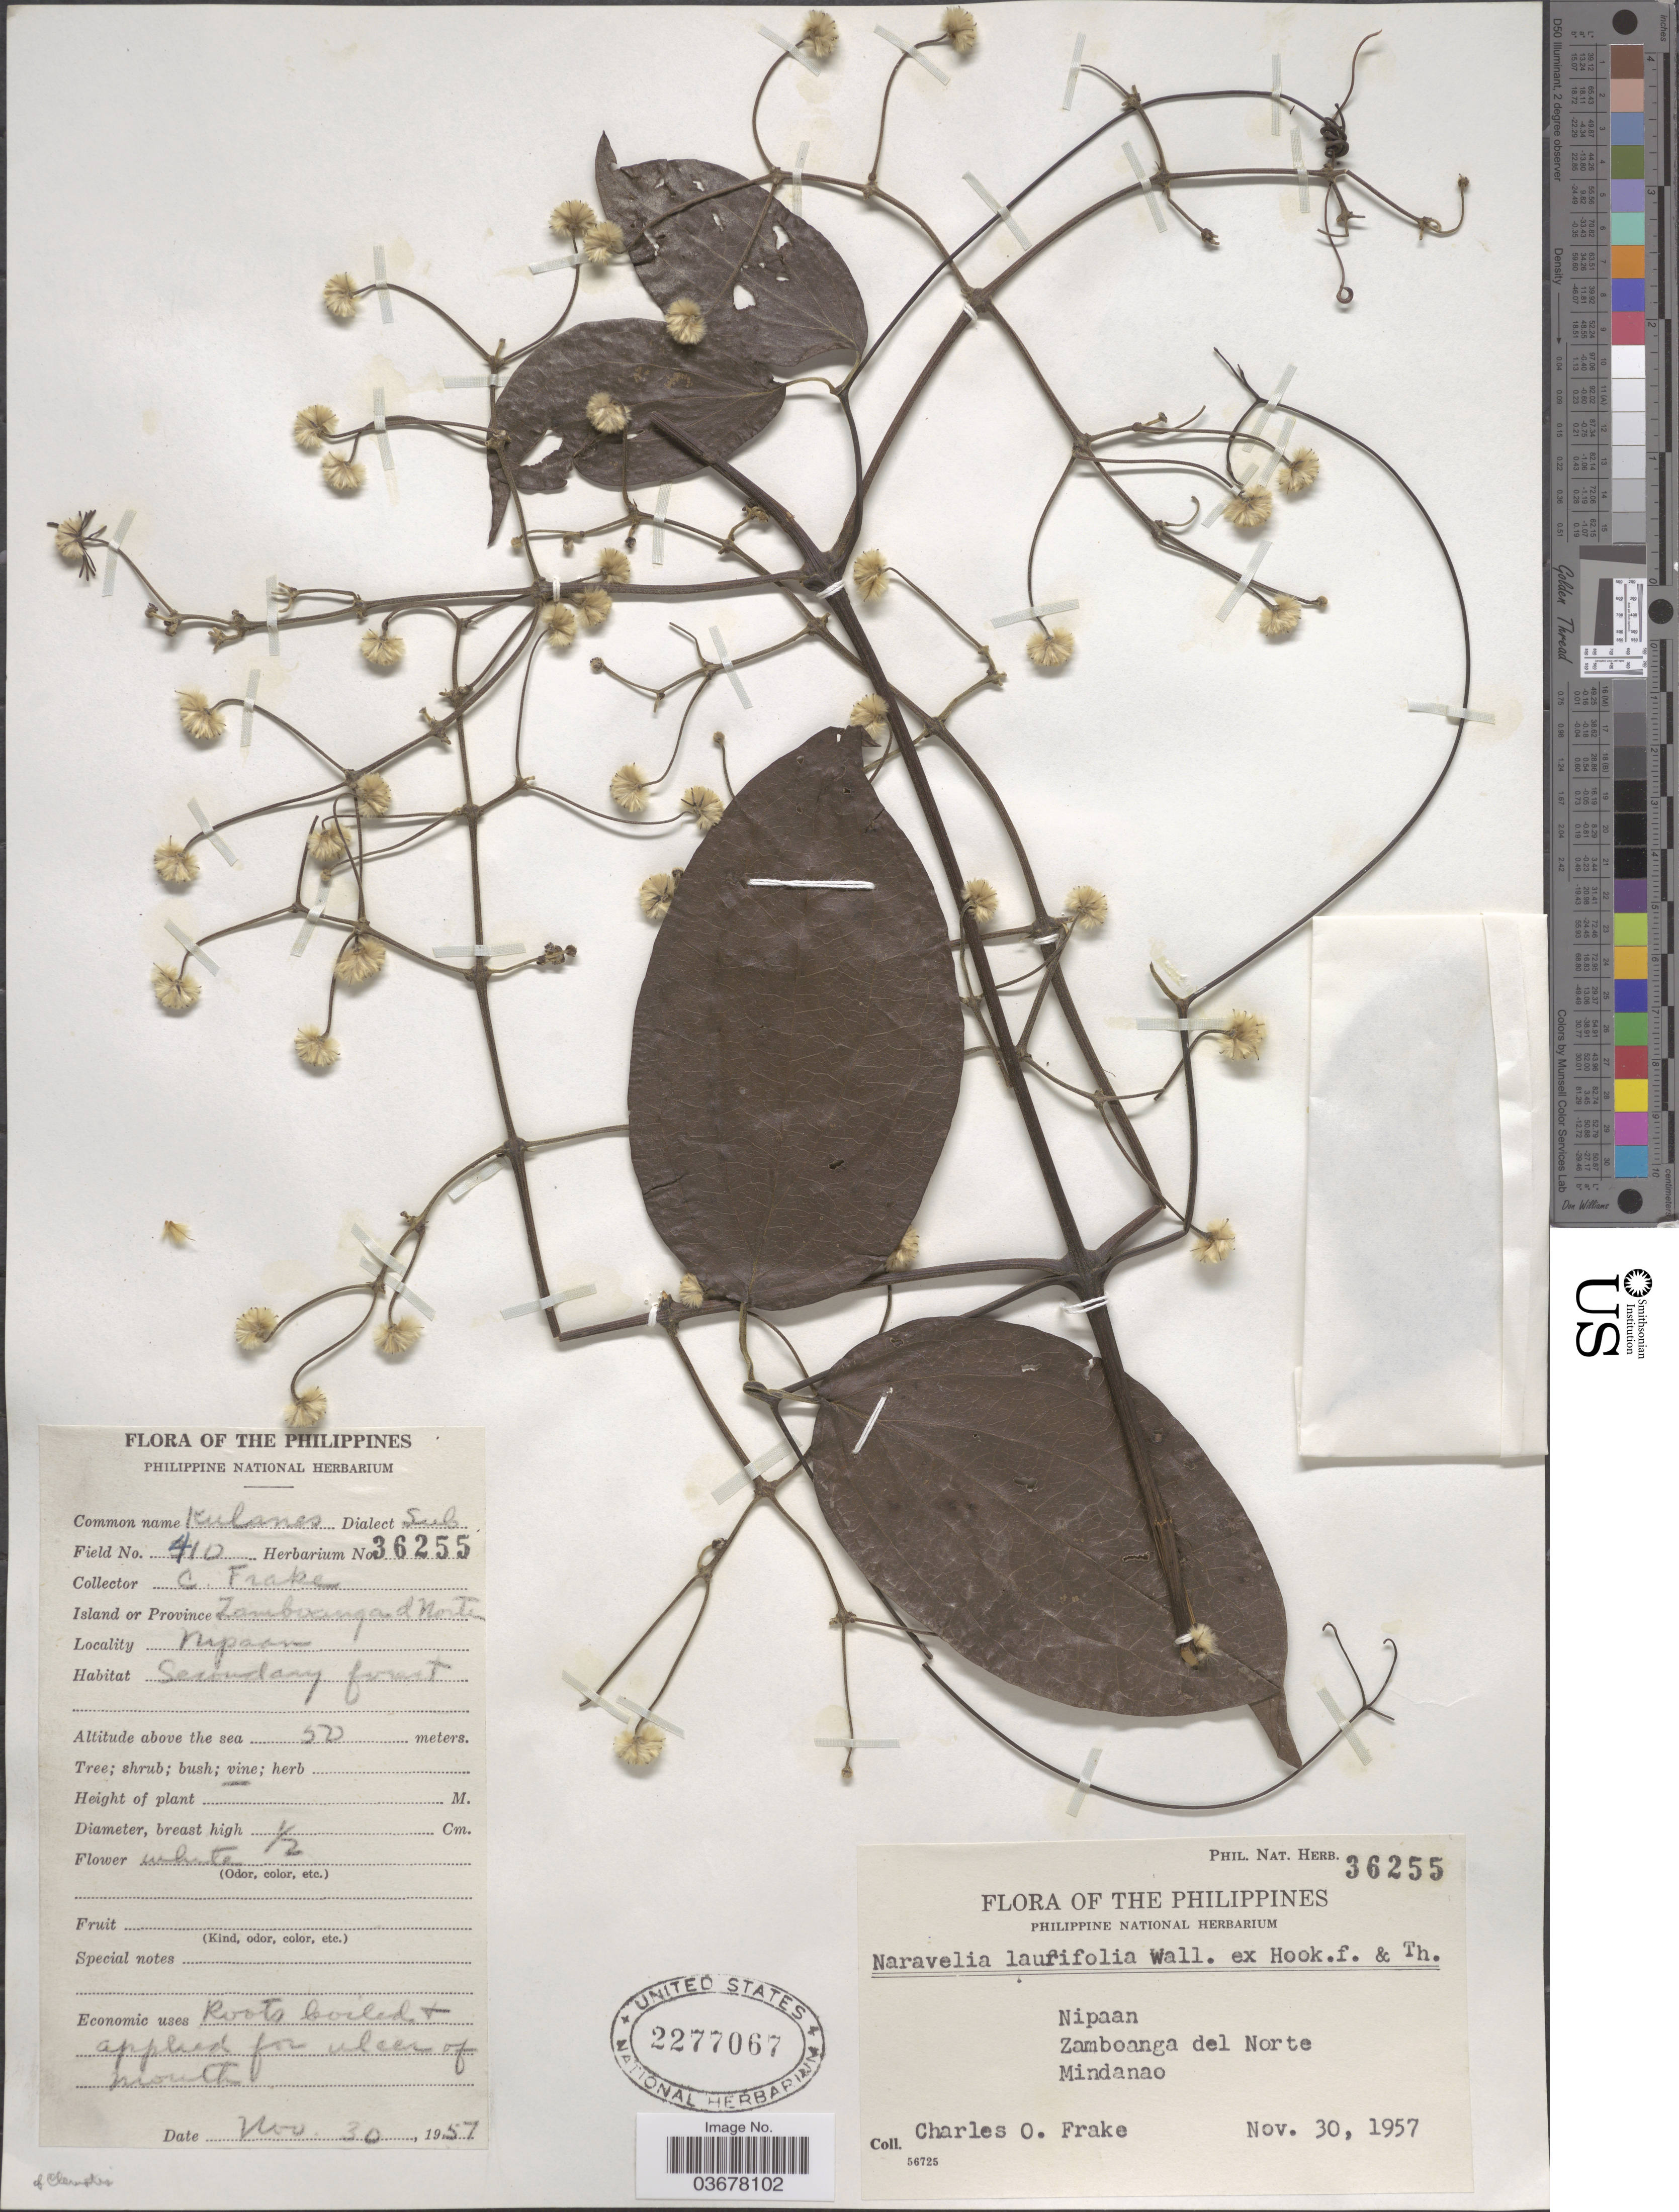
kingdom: Plantae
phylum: Tracheophyta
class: Magnoliopsida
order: Ranunculales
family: Ranunculaceae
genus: Clematis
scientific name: Clematis horripilata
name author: D. Falck & Lehtonen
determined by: Strong, M. T., (US), Smithsonian Institution - National Museum of Natural History (UNITED STATES)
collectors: C. O. Frake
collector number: Phil. Nat. Herb. 36255/410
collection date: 1957-11-30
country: Philippines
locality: Nipaan. Zamboanga del Norte. Mindanao.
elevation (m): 50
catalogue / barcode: US 2277067